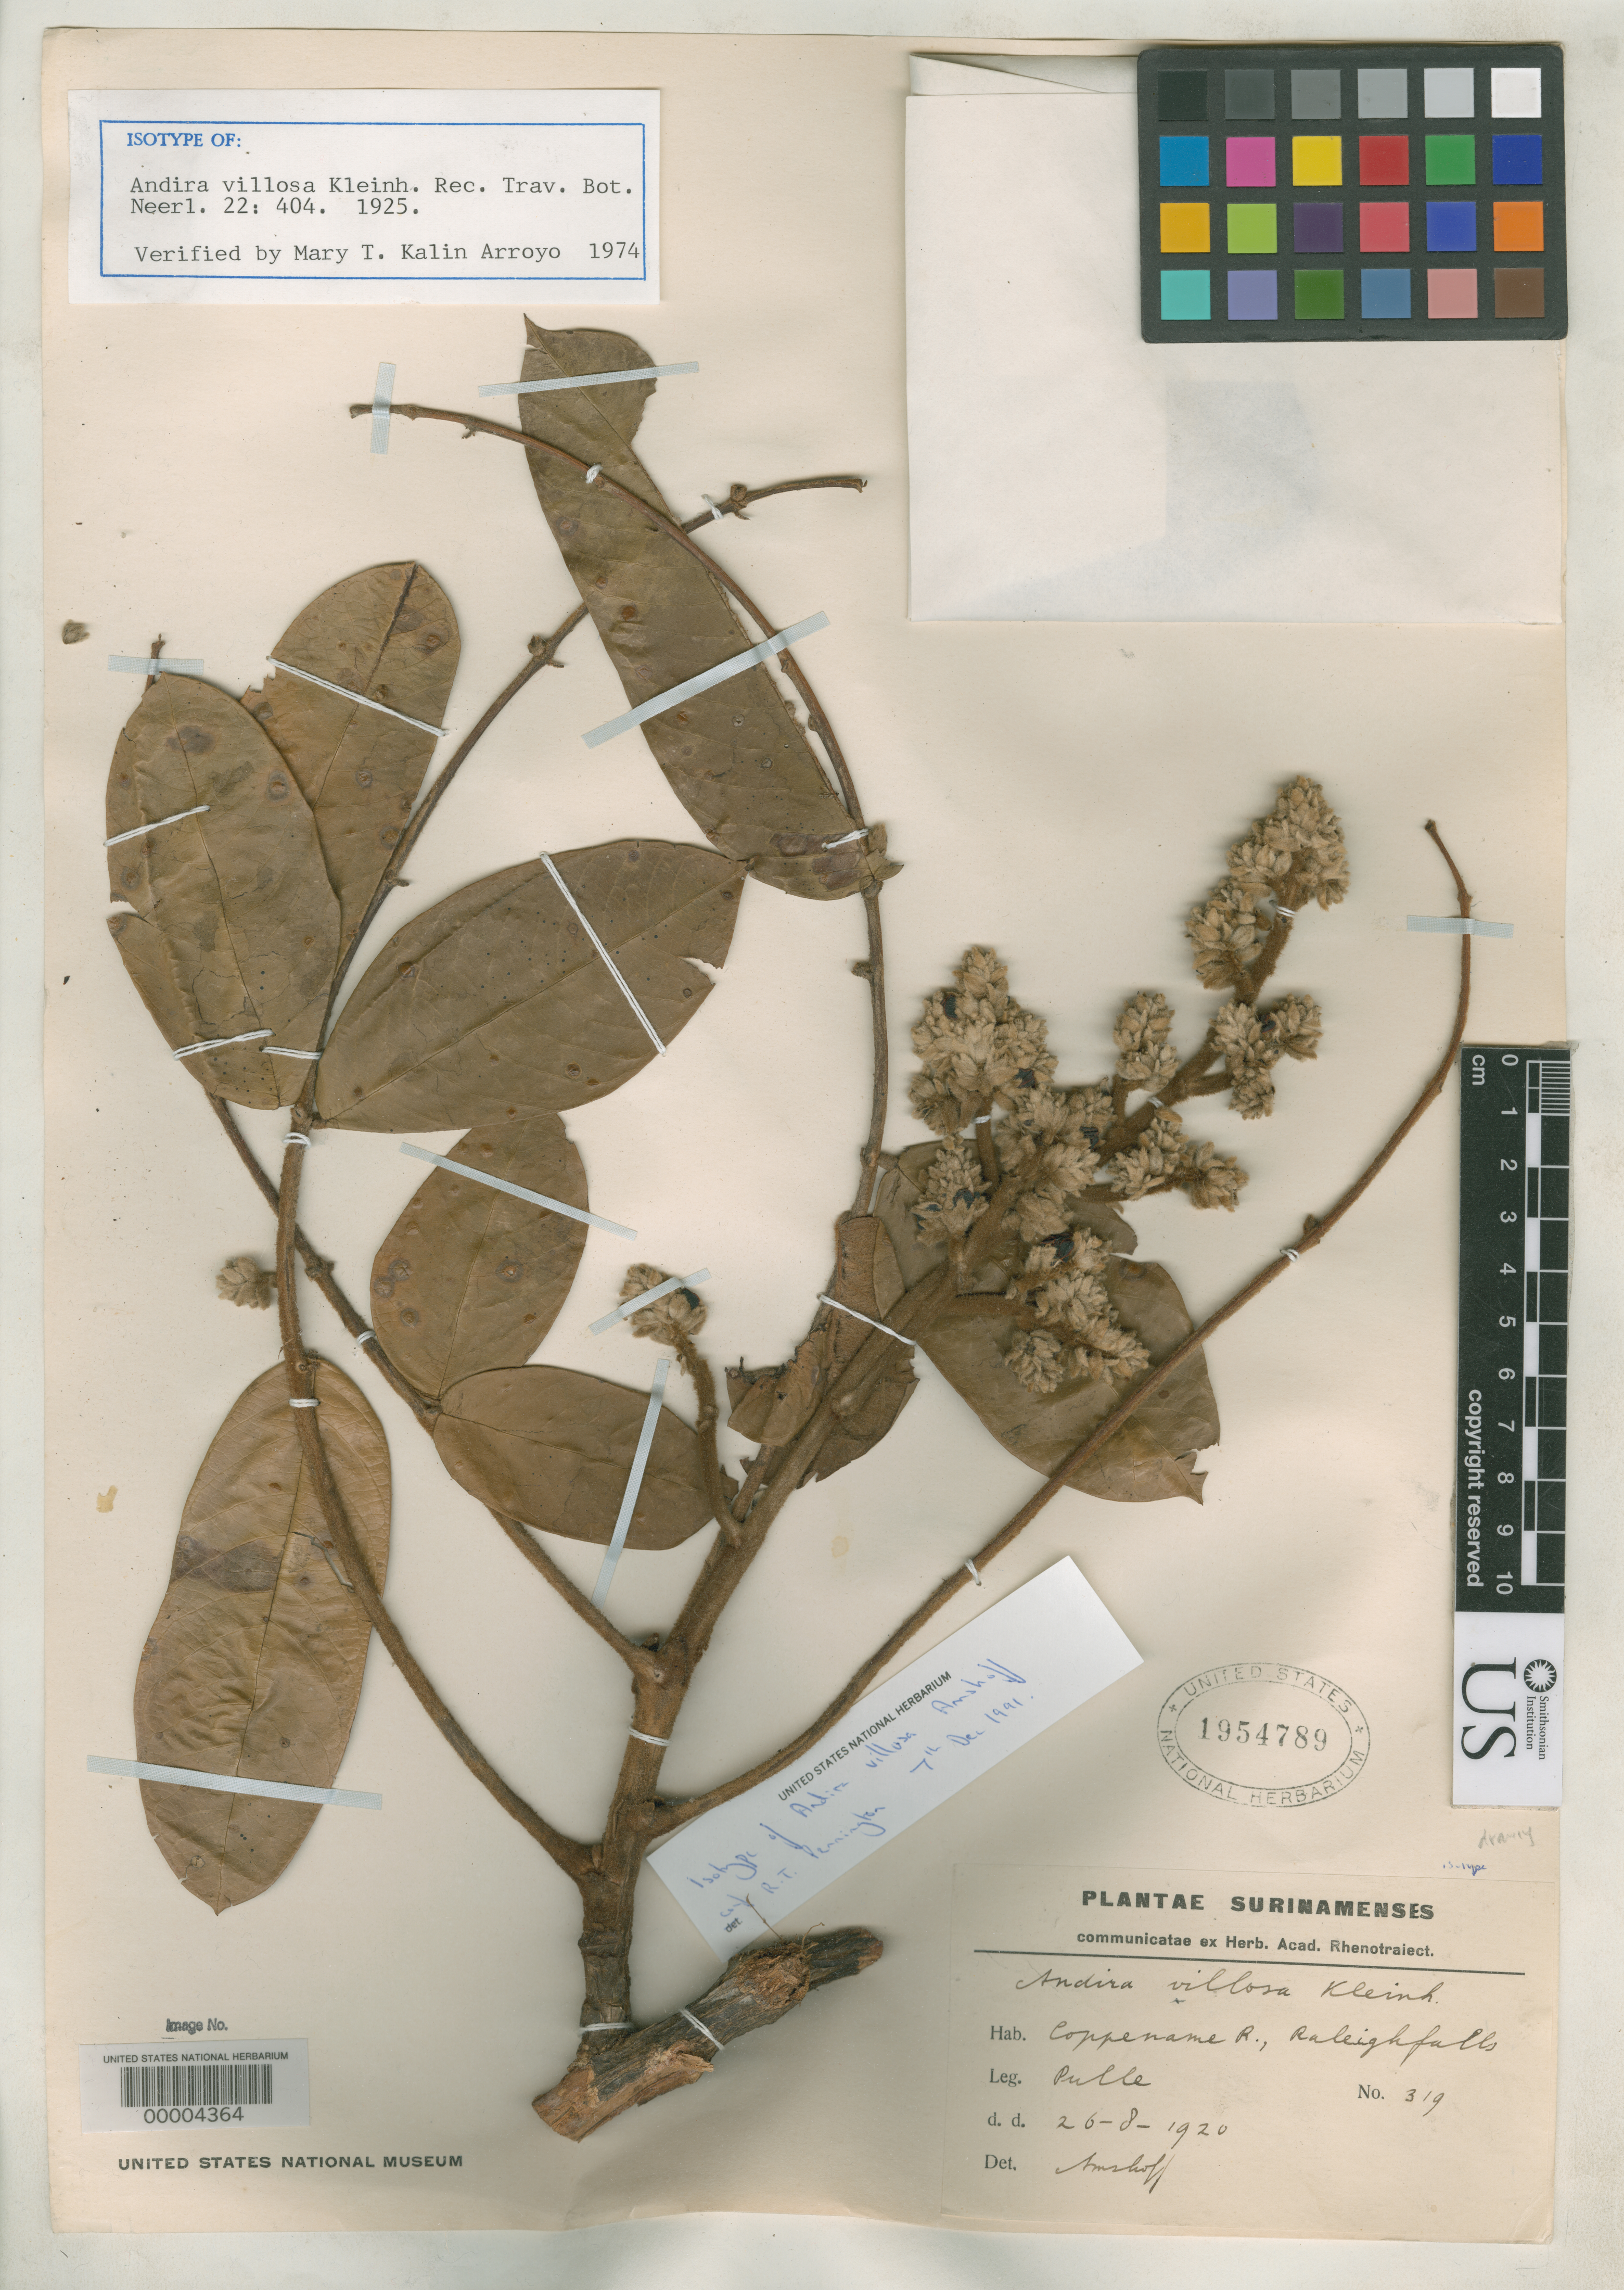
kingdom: Plantae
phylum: Tracheophyta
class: Magnoliopsida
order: Fabales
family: Fabaceae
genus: Andira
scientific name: Andira villosa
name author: Kleinhoonte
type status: Isotype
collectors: A. A. Pulle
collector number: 319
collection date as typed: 26 Aug 1920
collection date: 1920-08-26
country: Suriname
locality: Coppename River, Raleigh falls.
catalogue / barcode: US 1954789